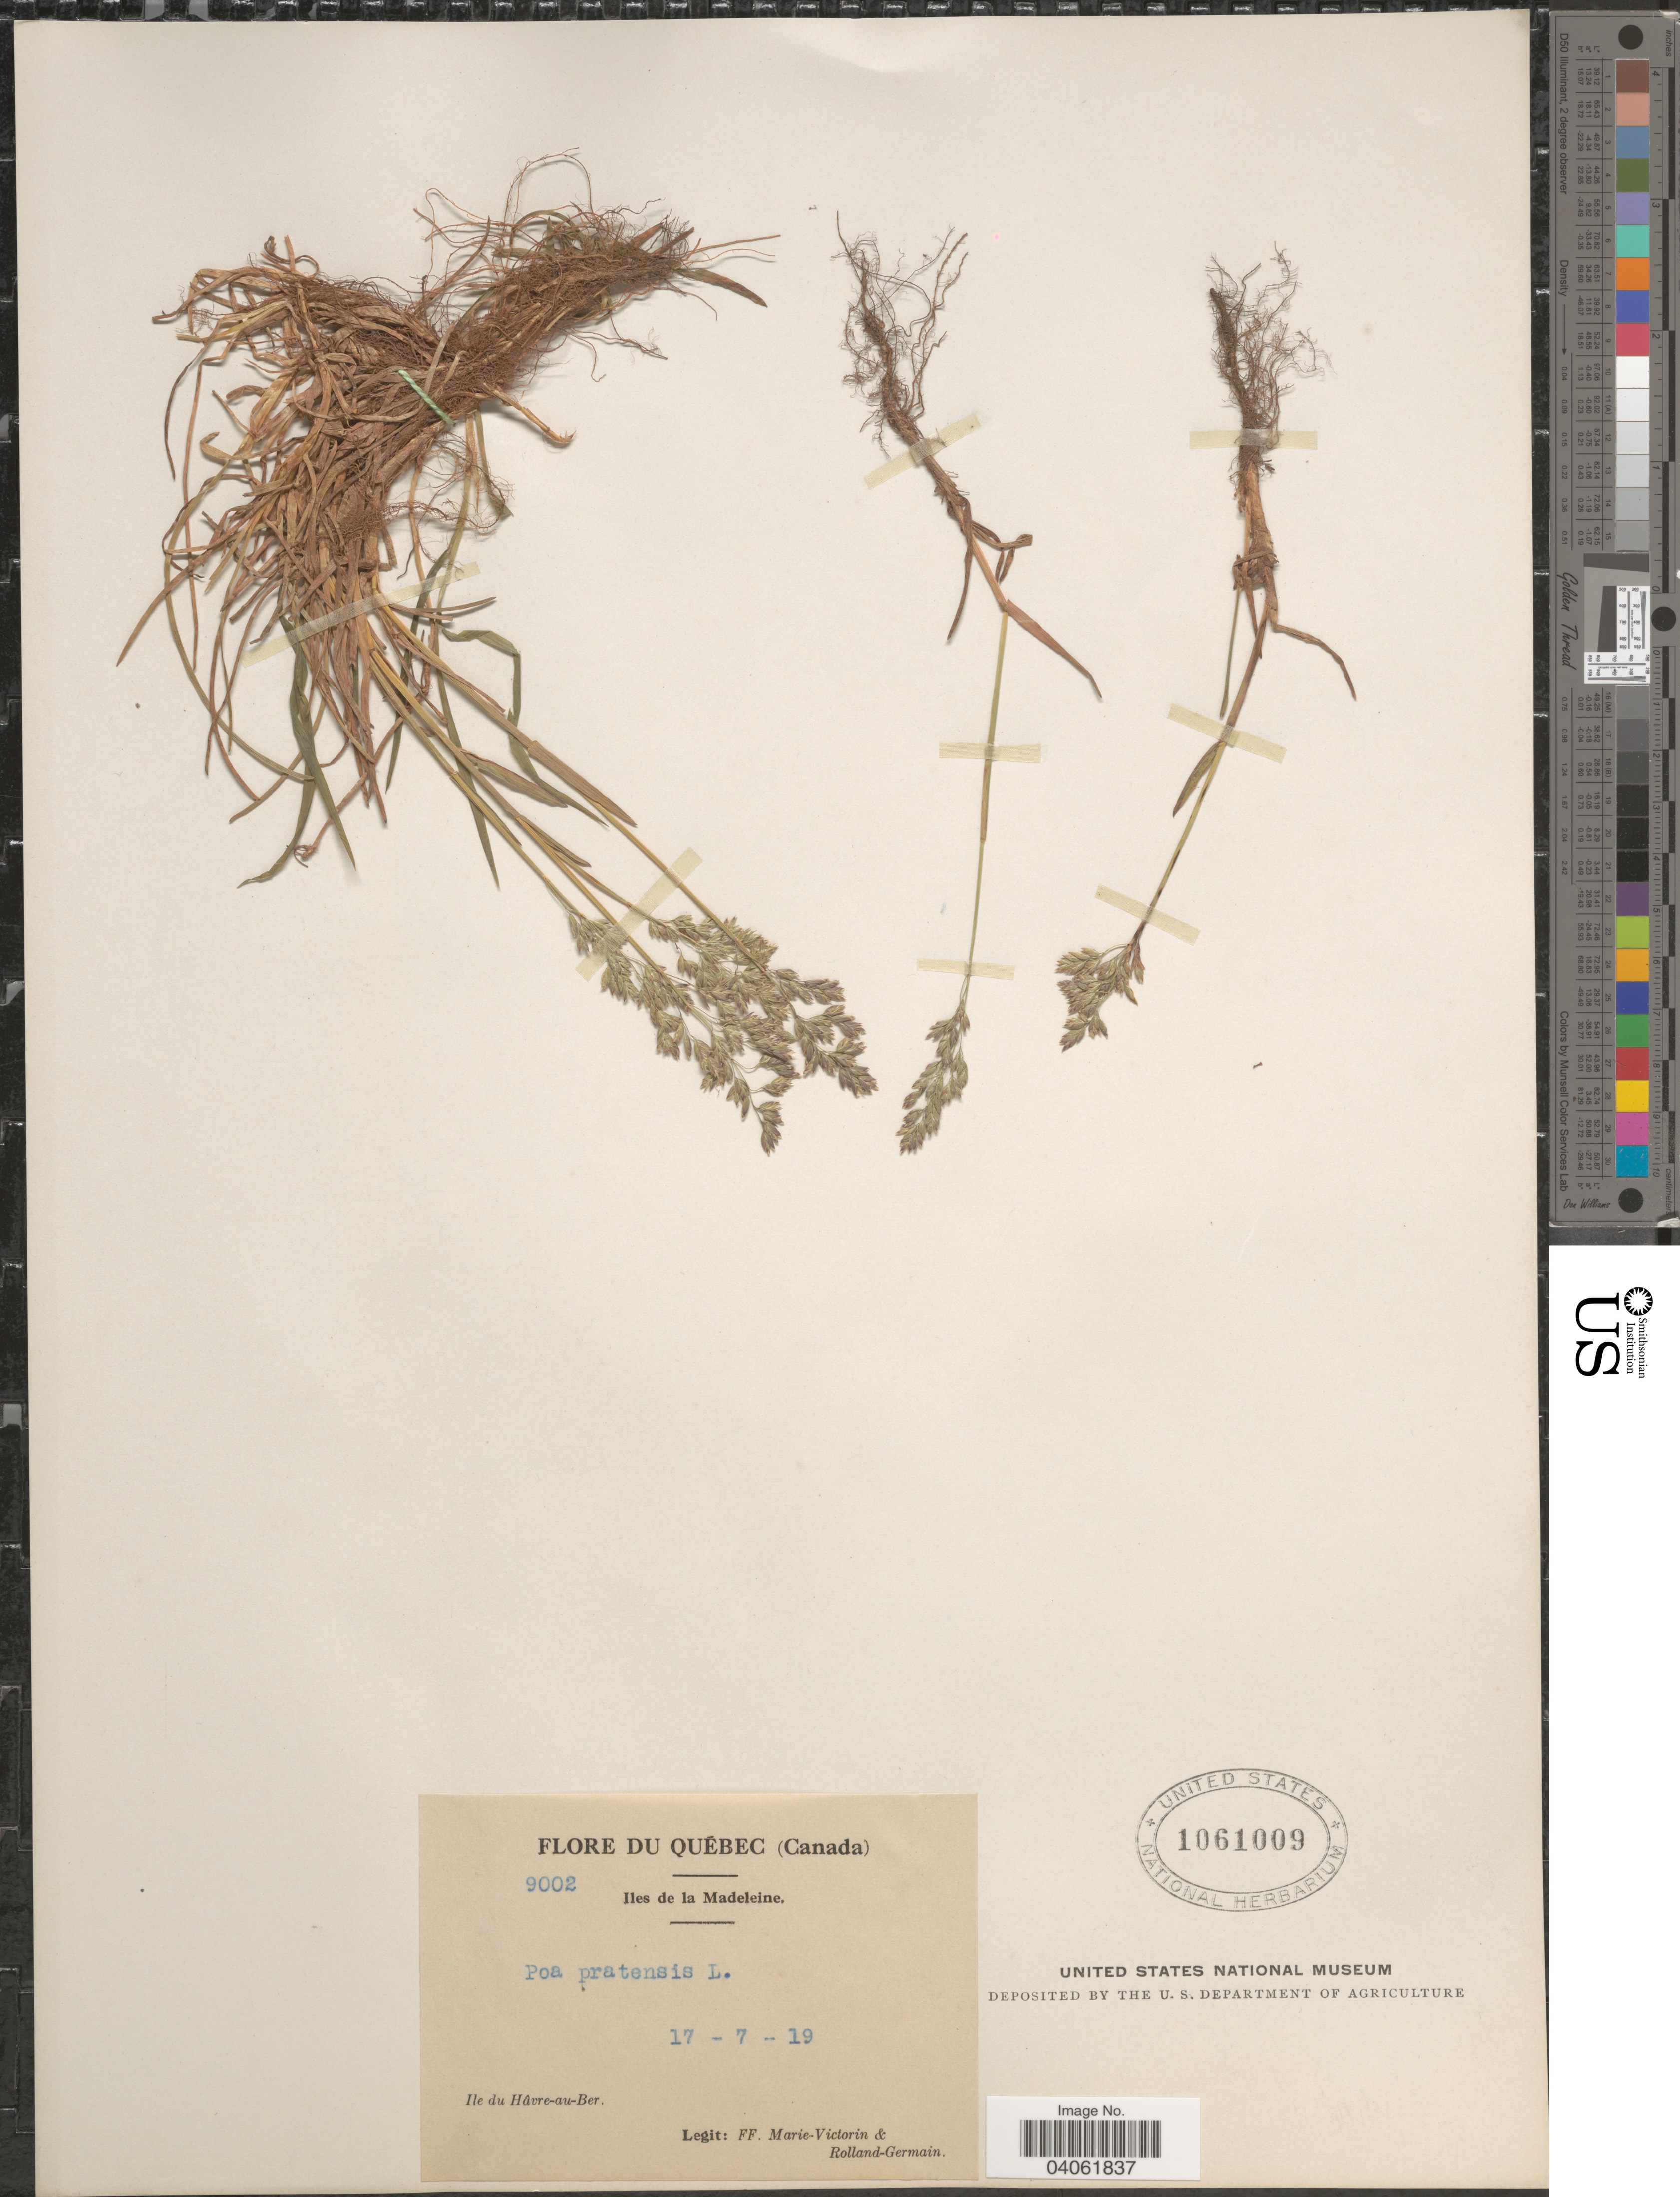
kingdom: Plantae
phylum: Tracheophyta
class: Liliopsida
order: Poales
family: Poaceae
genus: Poa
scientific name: Poa pratensis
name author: L.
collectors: F. Marie-Victorin & Rolland-Germain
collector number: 9002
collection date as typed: Transcribed d/m/y: 17/7/19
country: Canada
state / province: Quebec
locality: Iles de la Madeleine. Ile du Hâvre-au-Ber.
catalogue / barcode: US 1061009